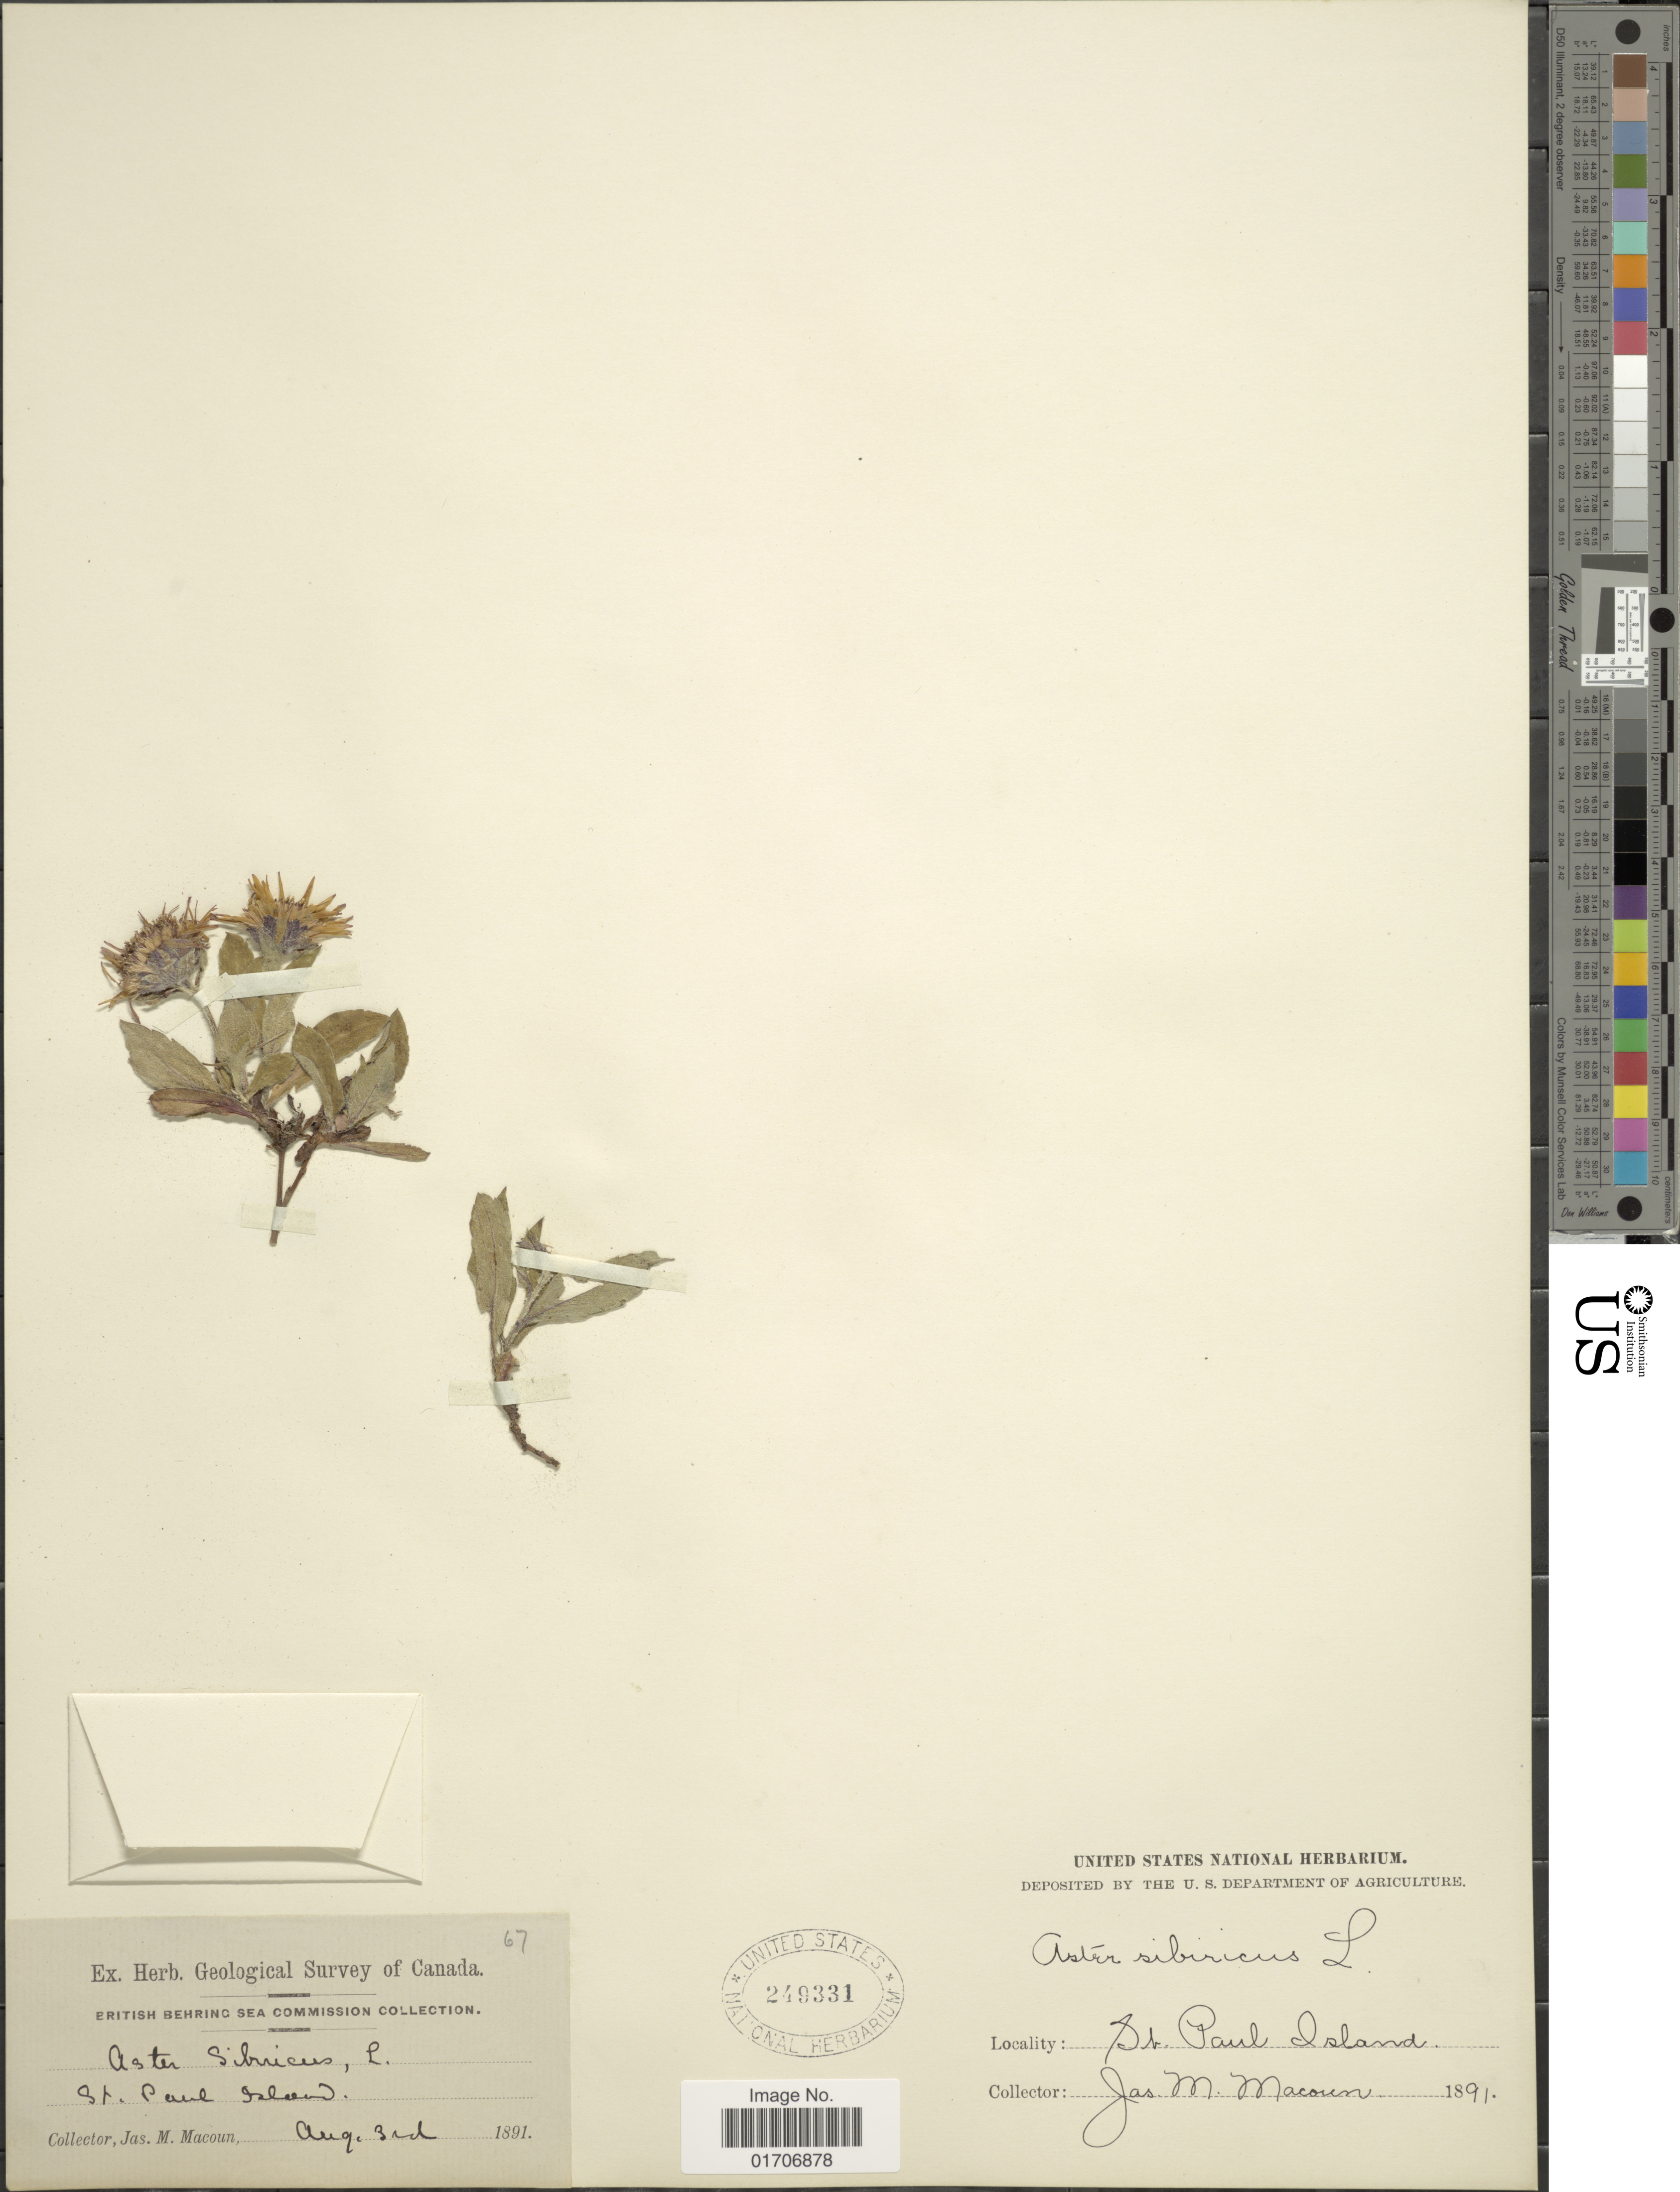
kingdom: Plantae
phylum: Tracheophyta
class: Magnoliopsida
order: Asterales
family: Asteraceae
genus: Eurybia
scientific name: Eurybia sibirica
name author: (L.) G.L. Nesom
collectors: J. M. Macoun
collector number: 67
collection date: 1891-08-03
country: United States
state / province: Alaska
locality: St. Paul Island.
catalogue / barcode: US 249331